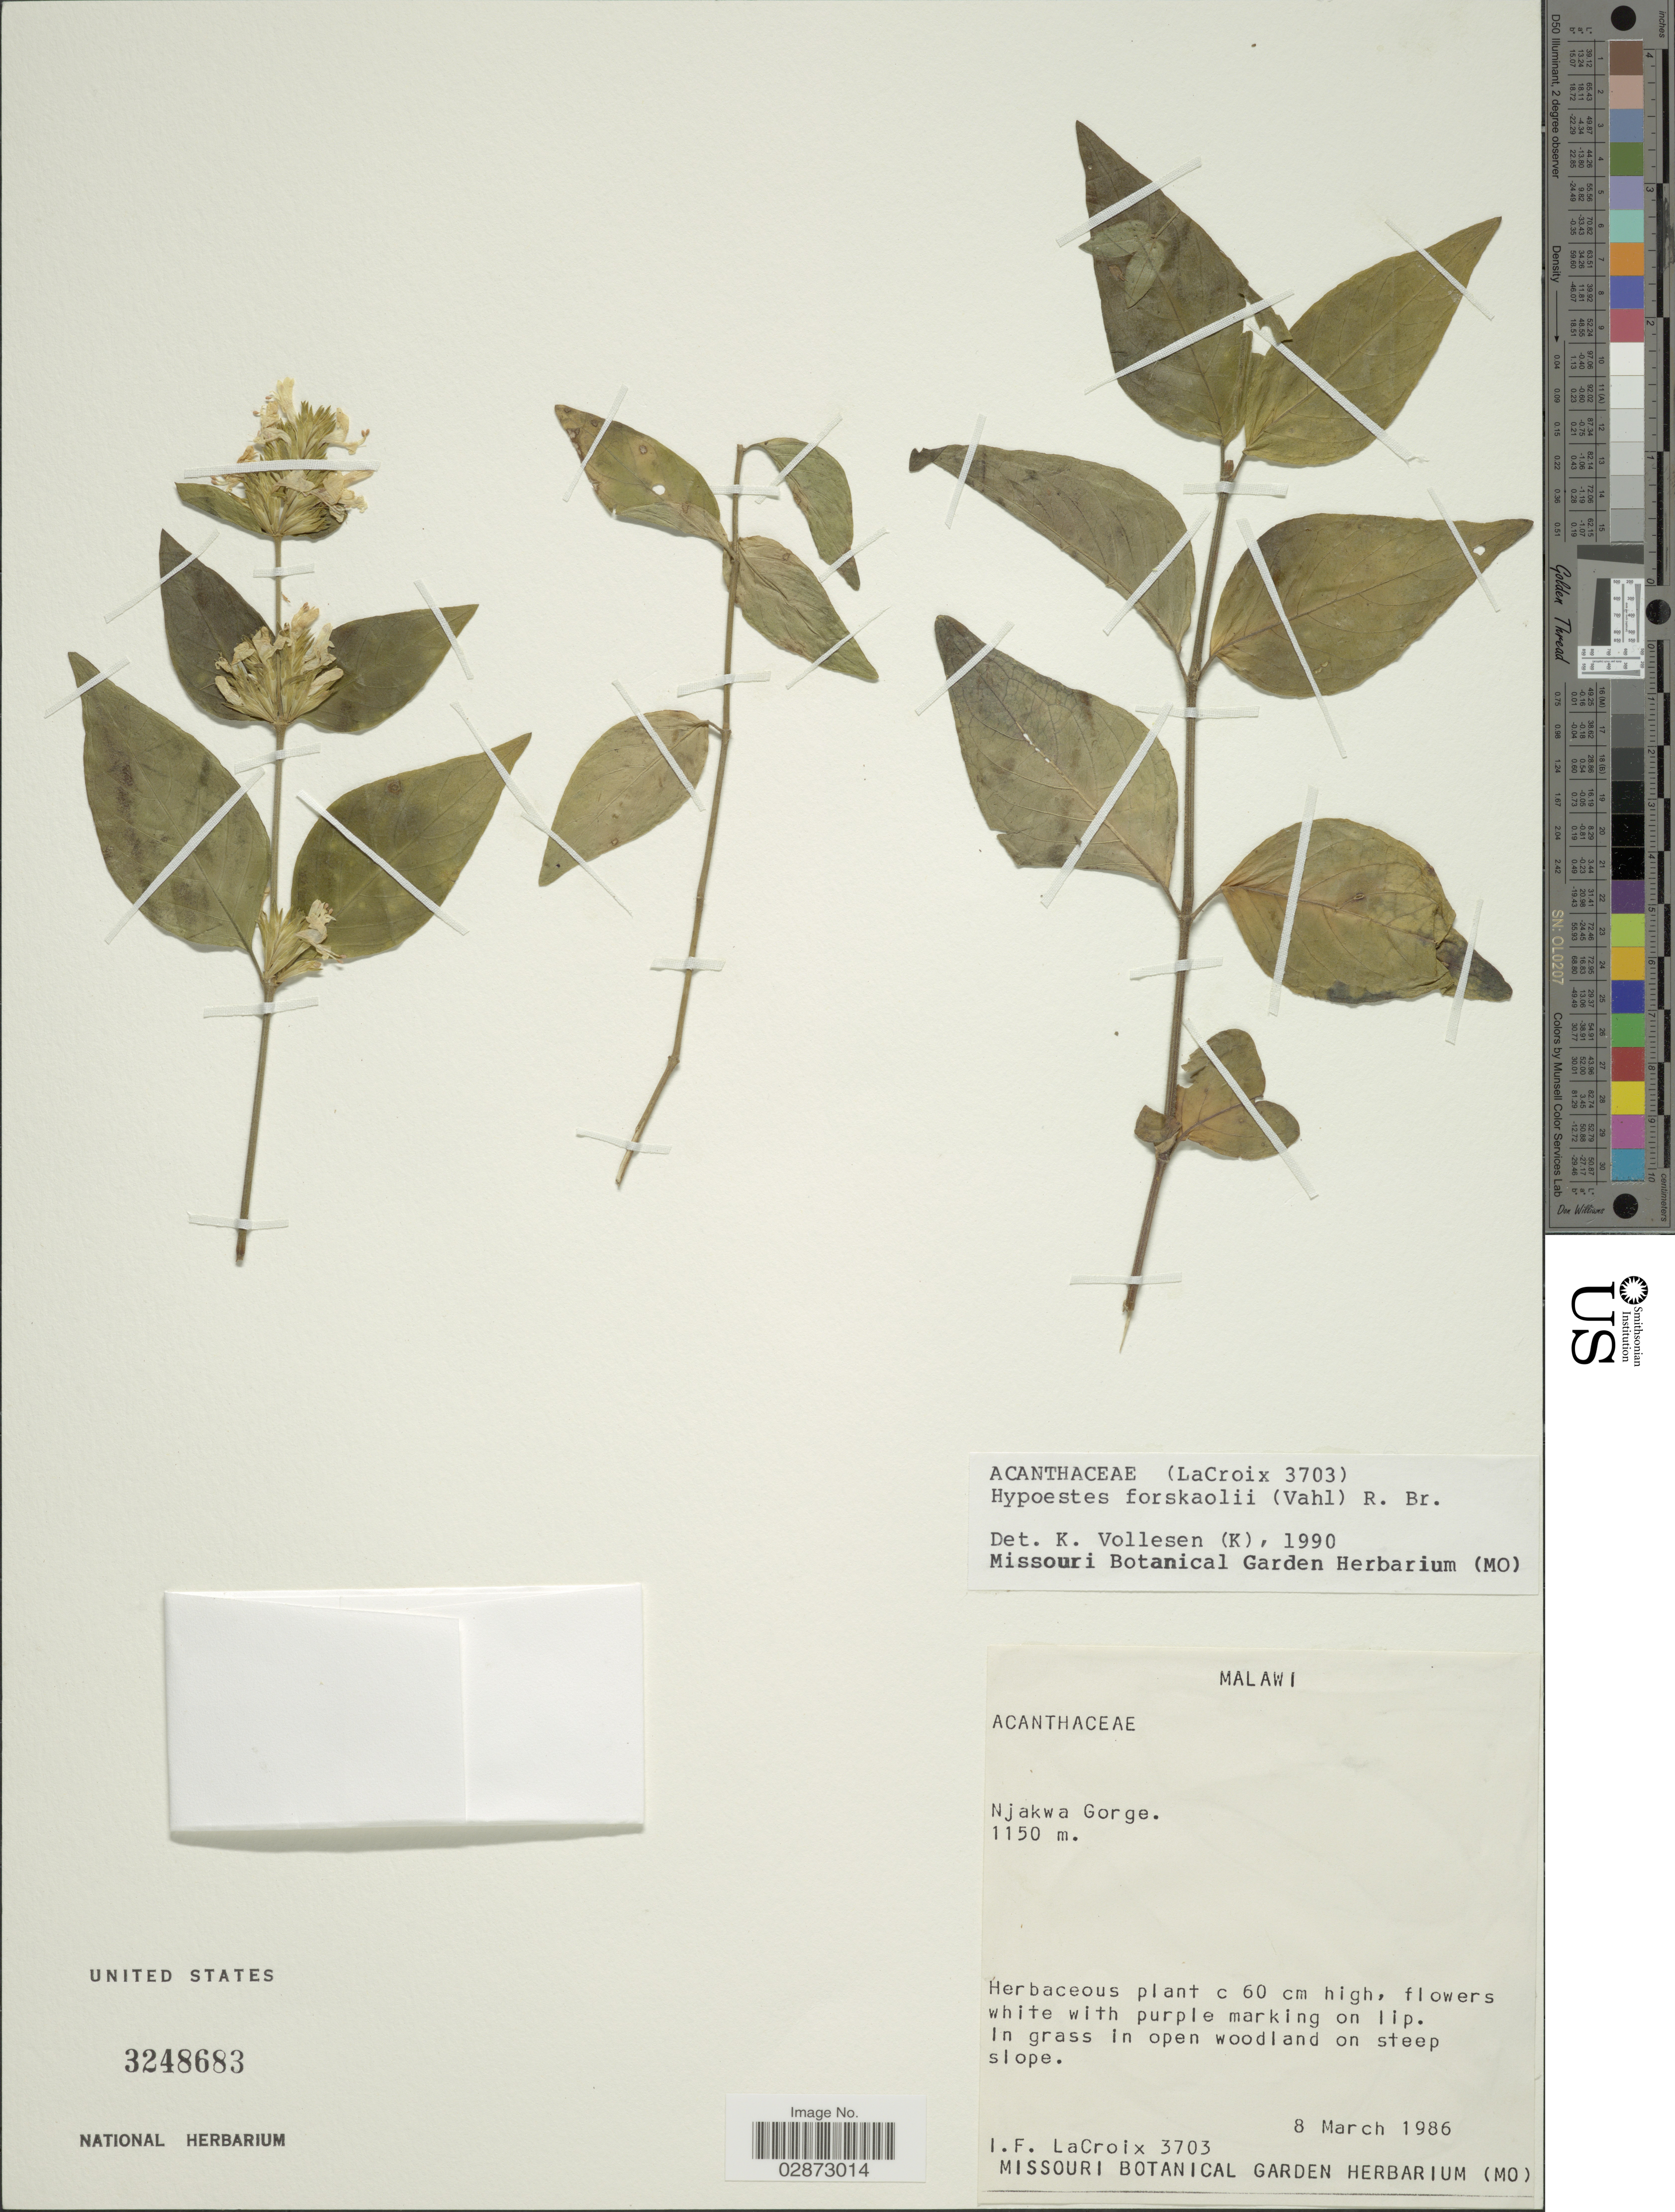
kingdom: Plantae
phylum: Tracheophyta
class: Magnoliopsida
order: Lamiales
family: Acanthaceae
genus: Hypoestes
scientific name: Hypoestes forsskaolii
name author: (Vahl) R. Br.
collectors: I. LaCroix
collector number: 3703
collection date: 1986-03-08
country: Malawi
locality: Njakwa Gorge.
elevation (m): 1150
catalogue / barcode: US 3248683